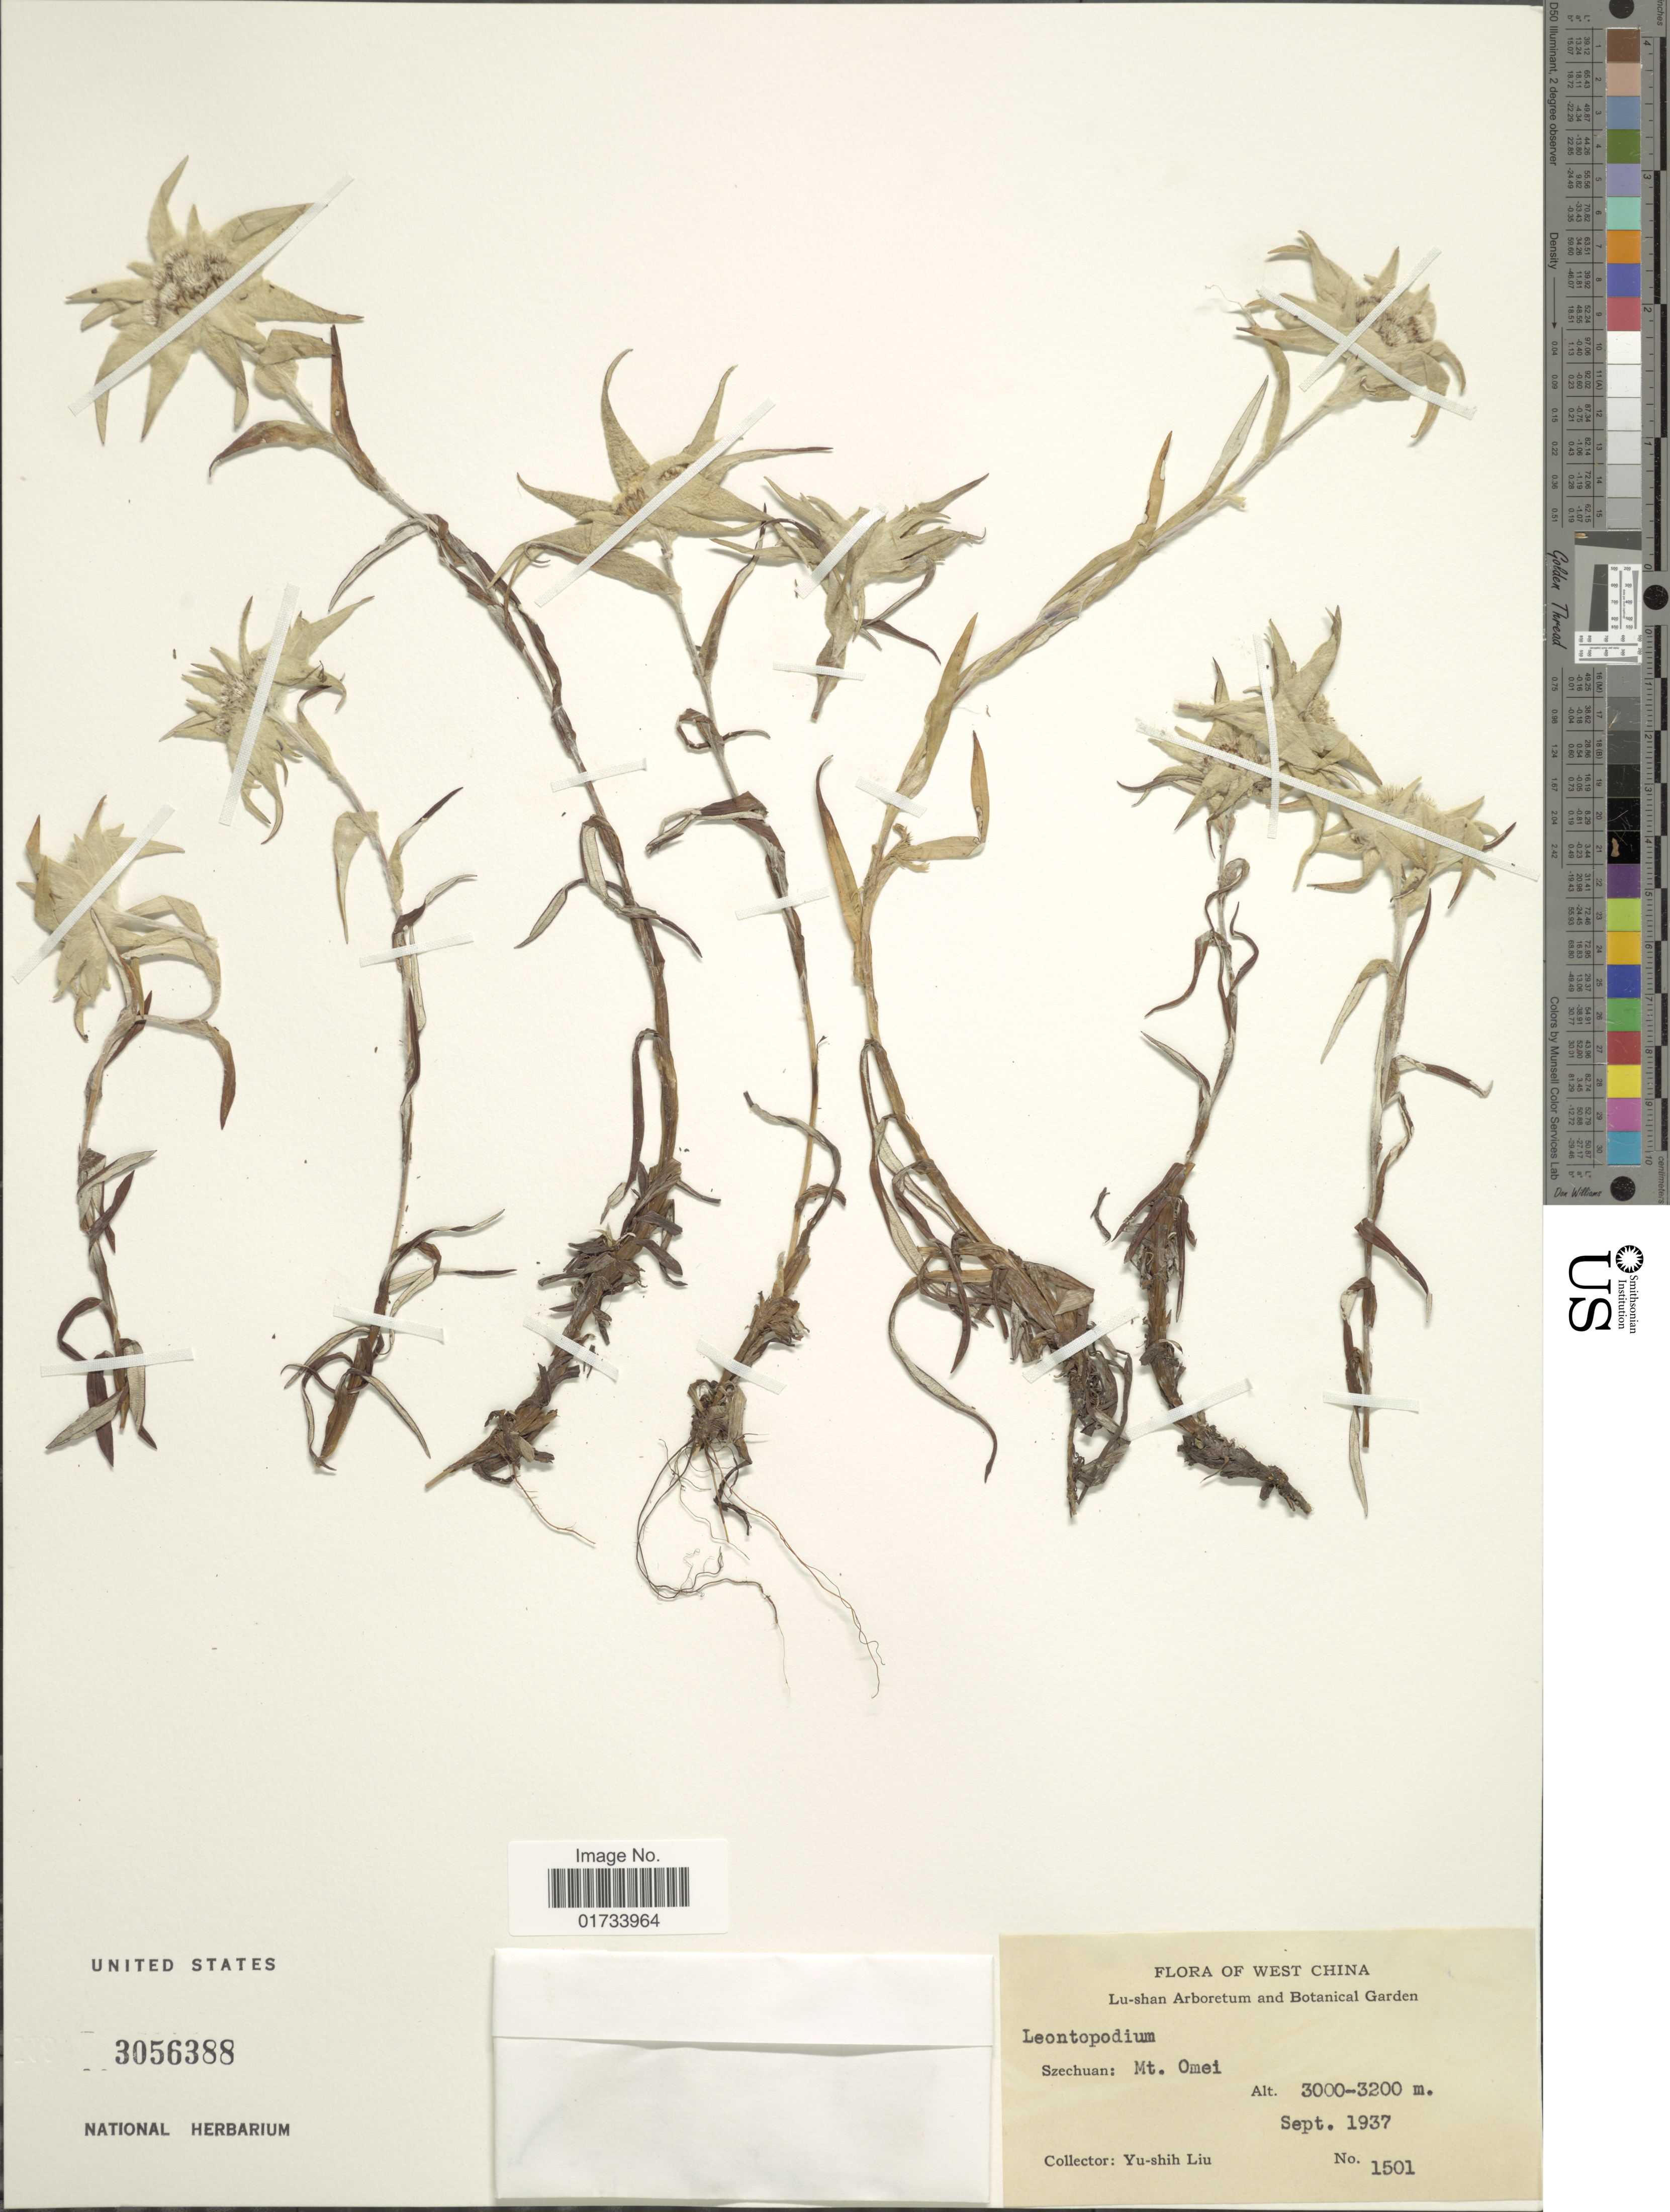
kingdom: Plantae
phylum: Tracheophyta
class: Magnoliopsida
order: Asterales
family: Asteraceae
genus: Leontopodium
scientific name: Leontopodium calocephalum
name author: (Franch.) Beauverd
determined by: Chen, Y. S.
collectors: Y.-S. Liu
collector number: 1501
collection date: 1937-09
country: China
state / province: Sichuan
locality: West China, Szechuan: Mt. Omei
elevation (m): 3000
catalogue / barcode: US 3056388